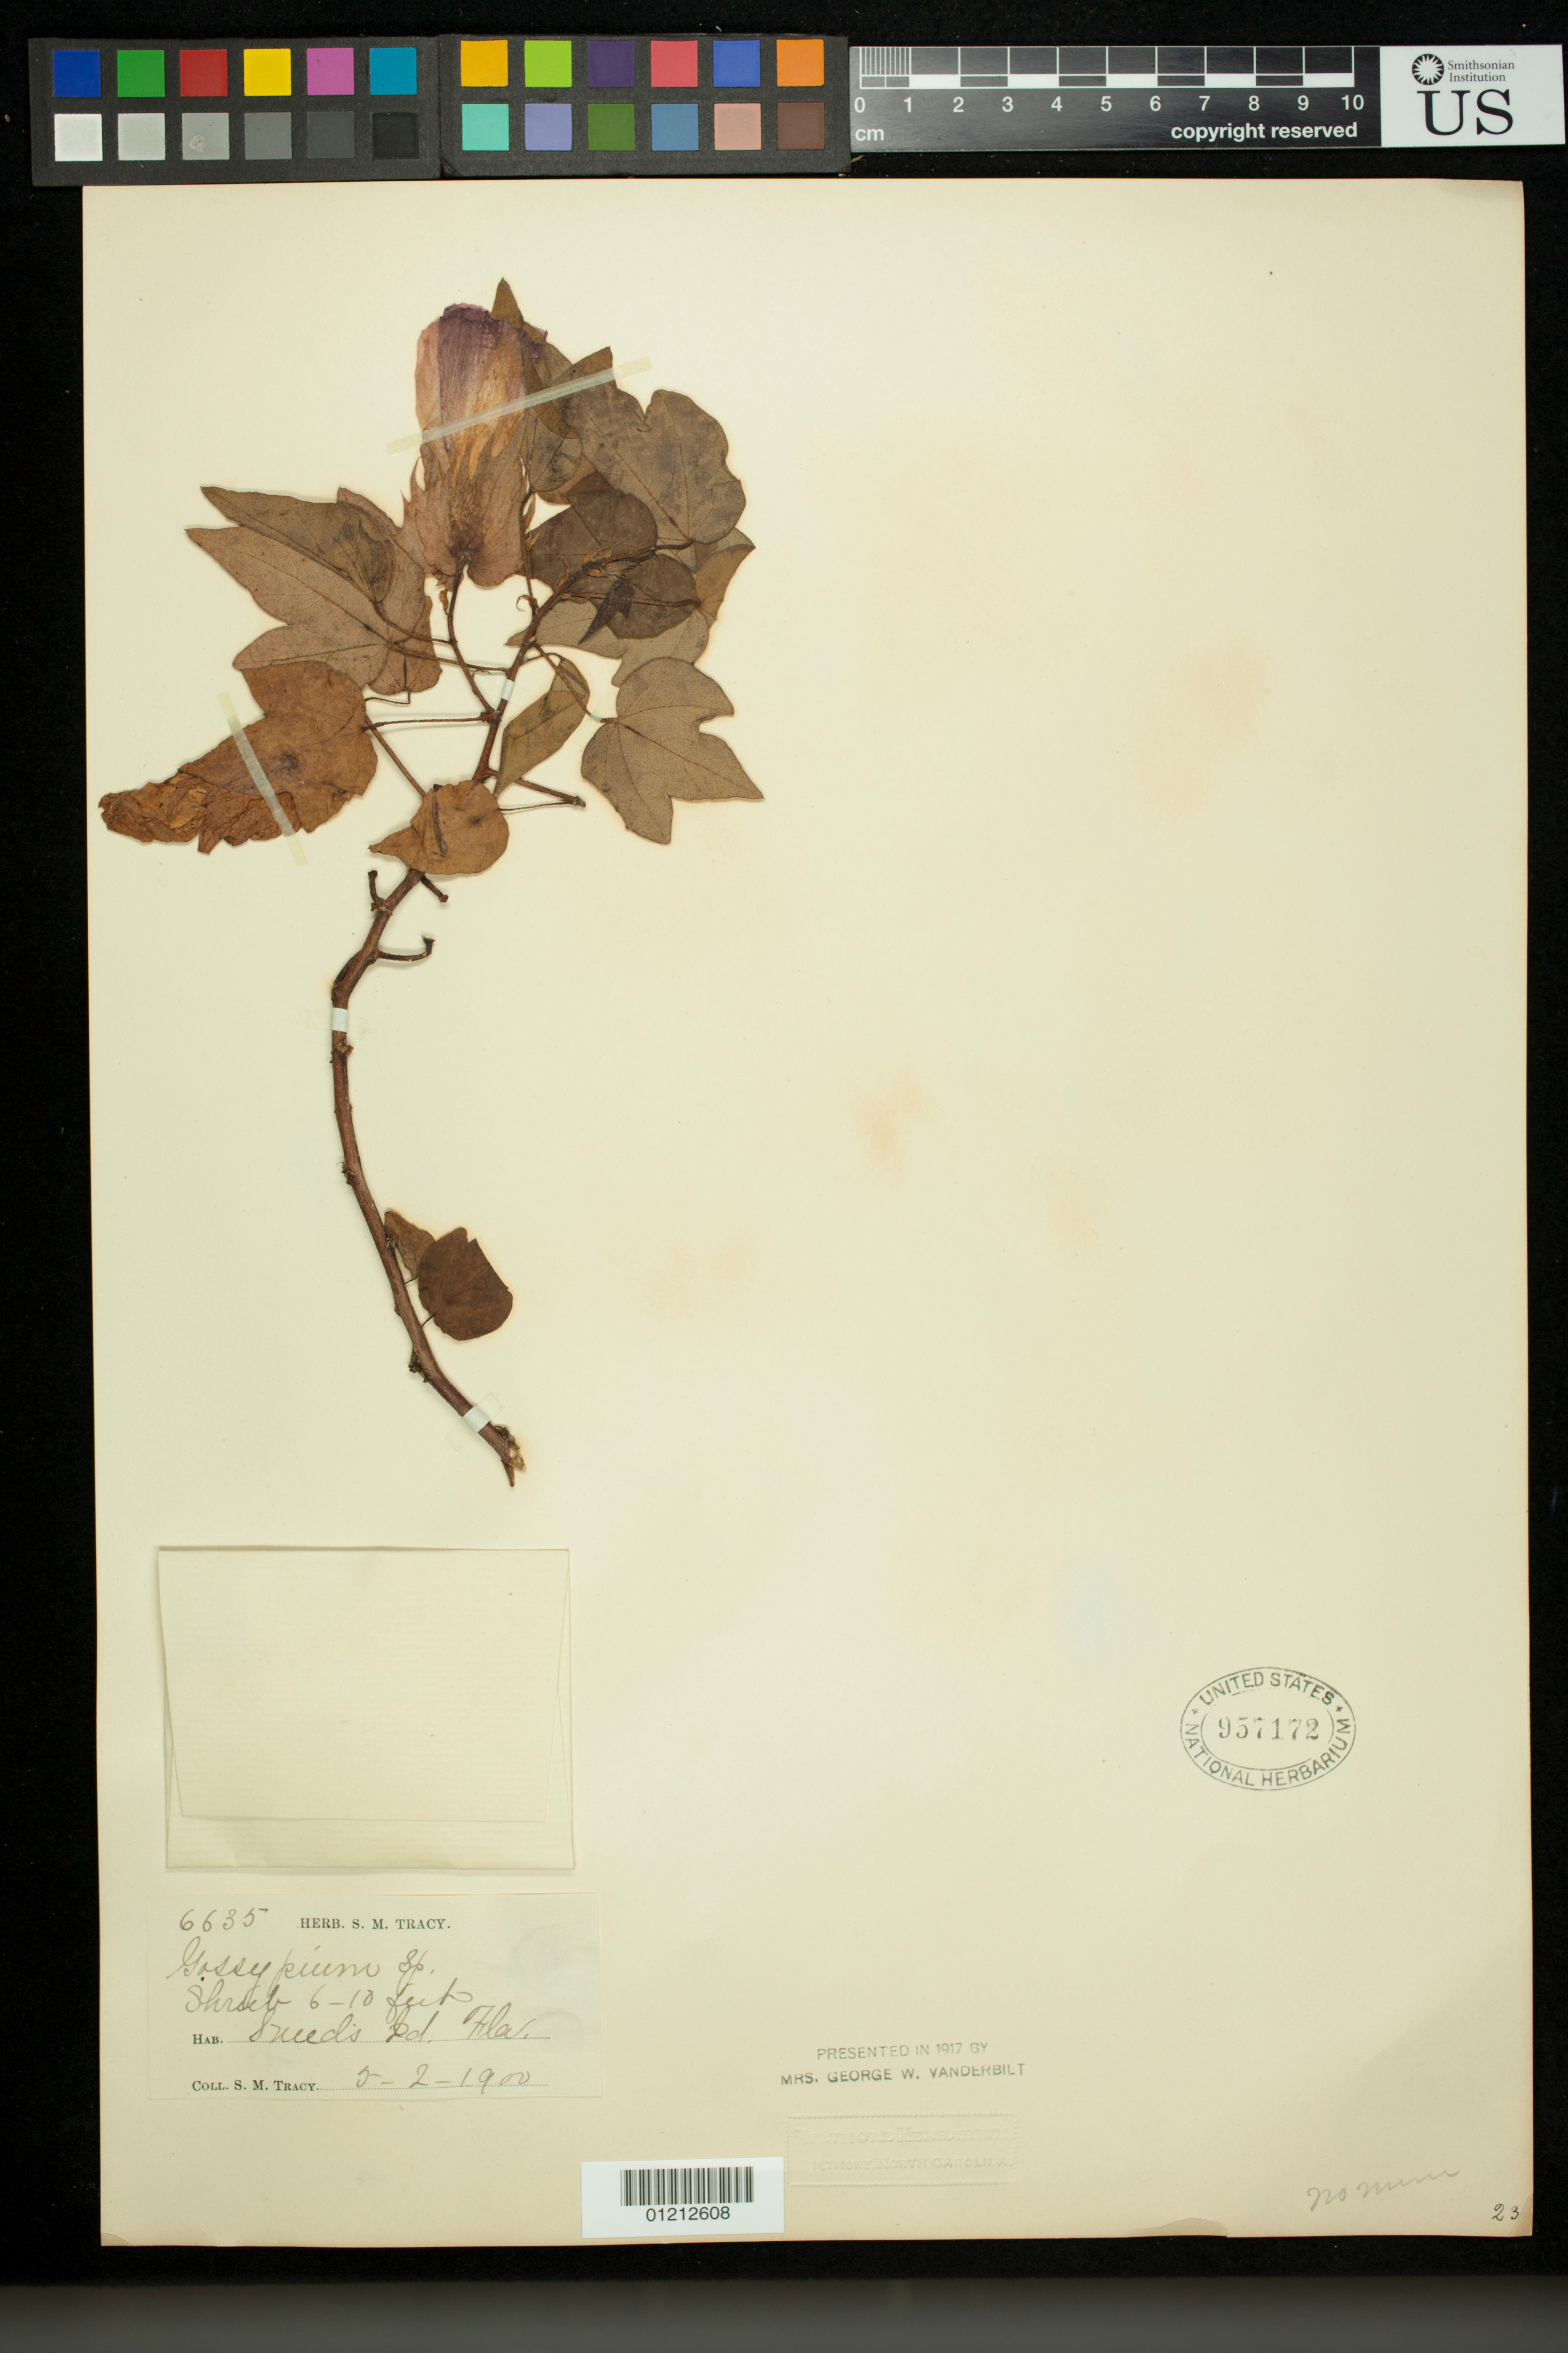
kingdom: Plantae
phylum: Tracheophyta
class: Magnoliopsida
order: Malvales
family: Malvaceae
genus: Gossypium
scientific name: Gossypium punctatum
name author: Schumach. & Thonn.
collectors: S. M. Tracy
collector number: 6635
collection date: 1900-05-02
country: United States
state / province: Florida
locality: Sneeds Road, FL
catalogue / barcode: US 957172